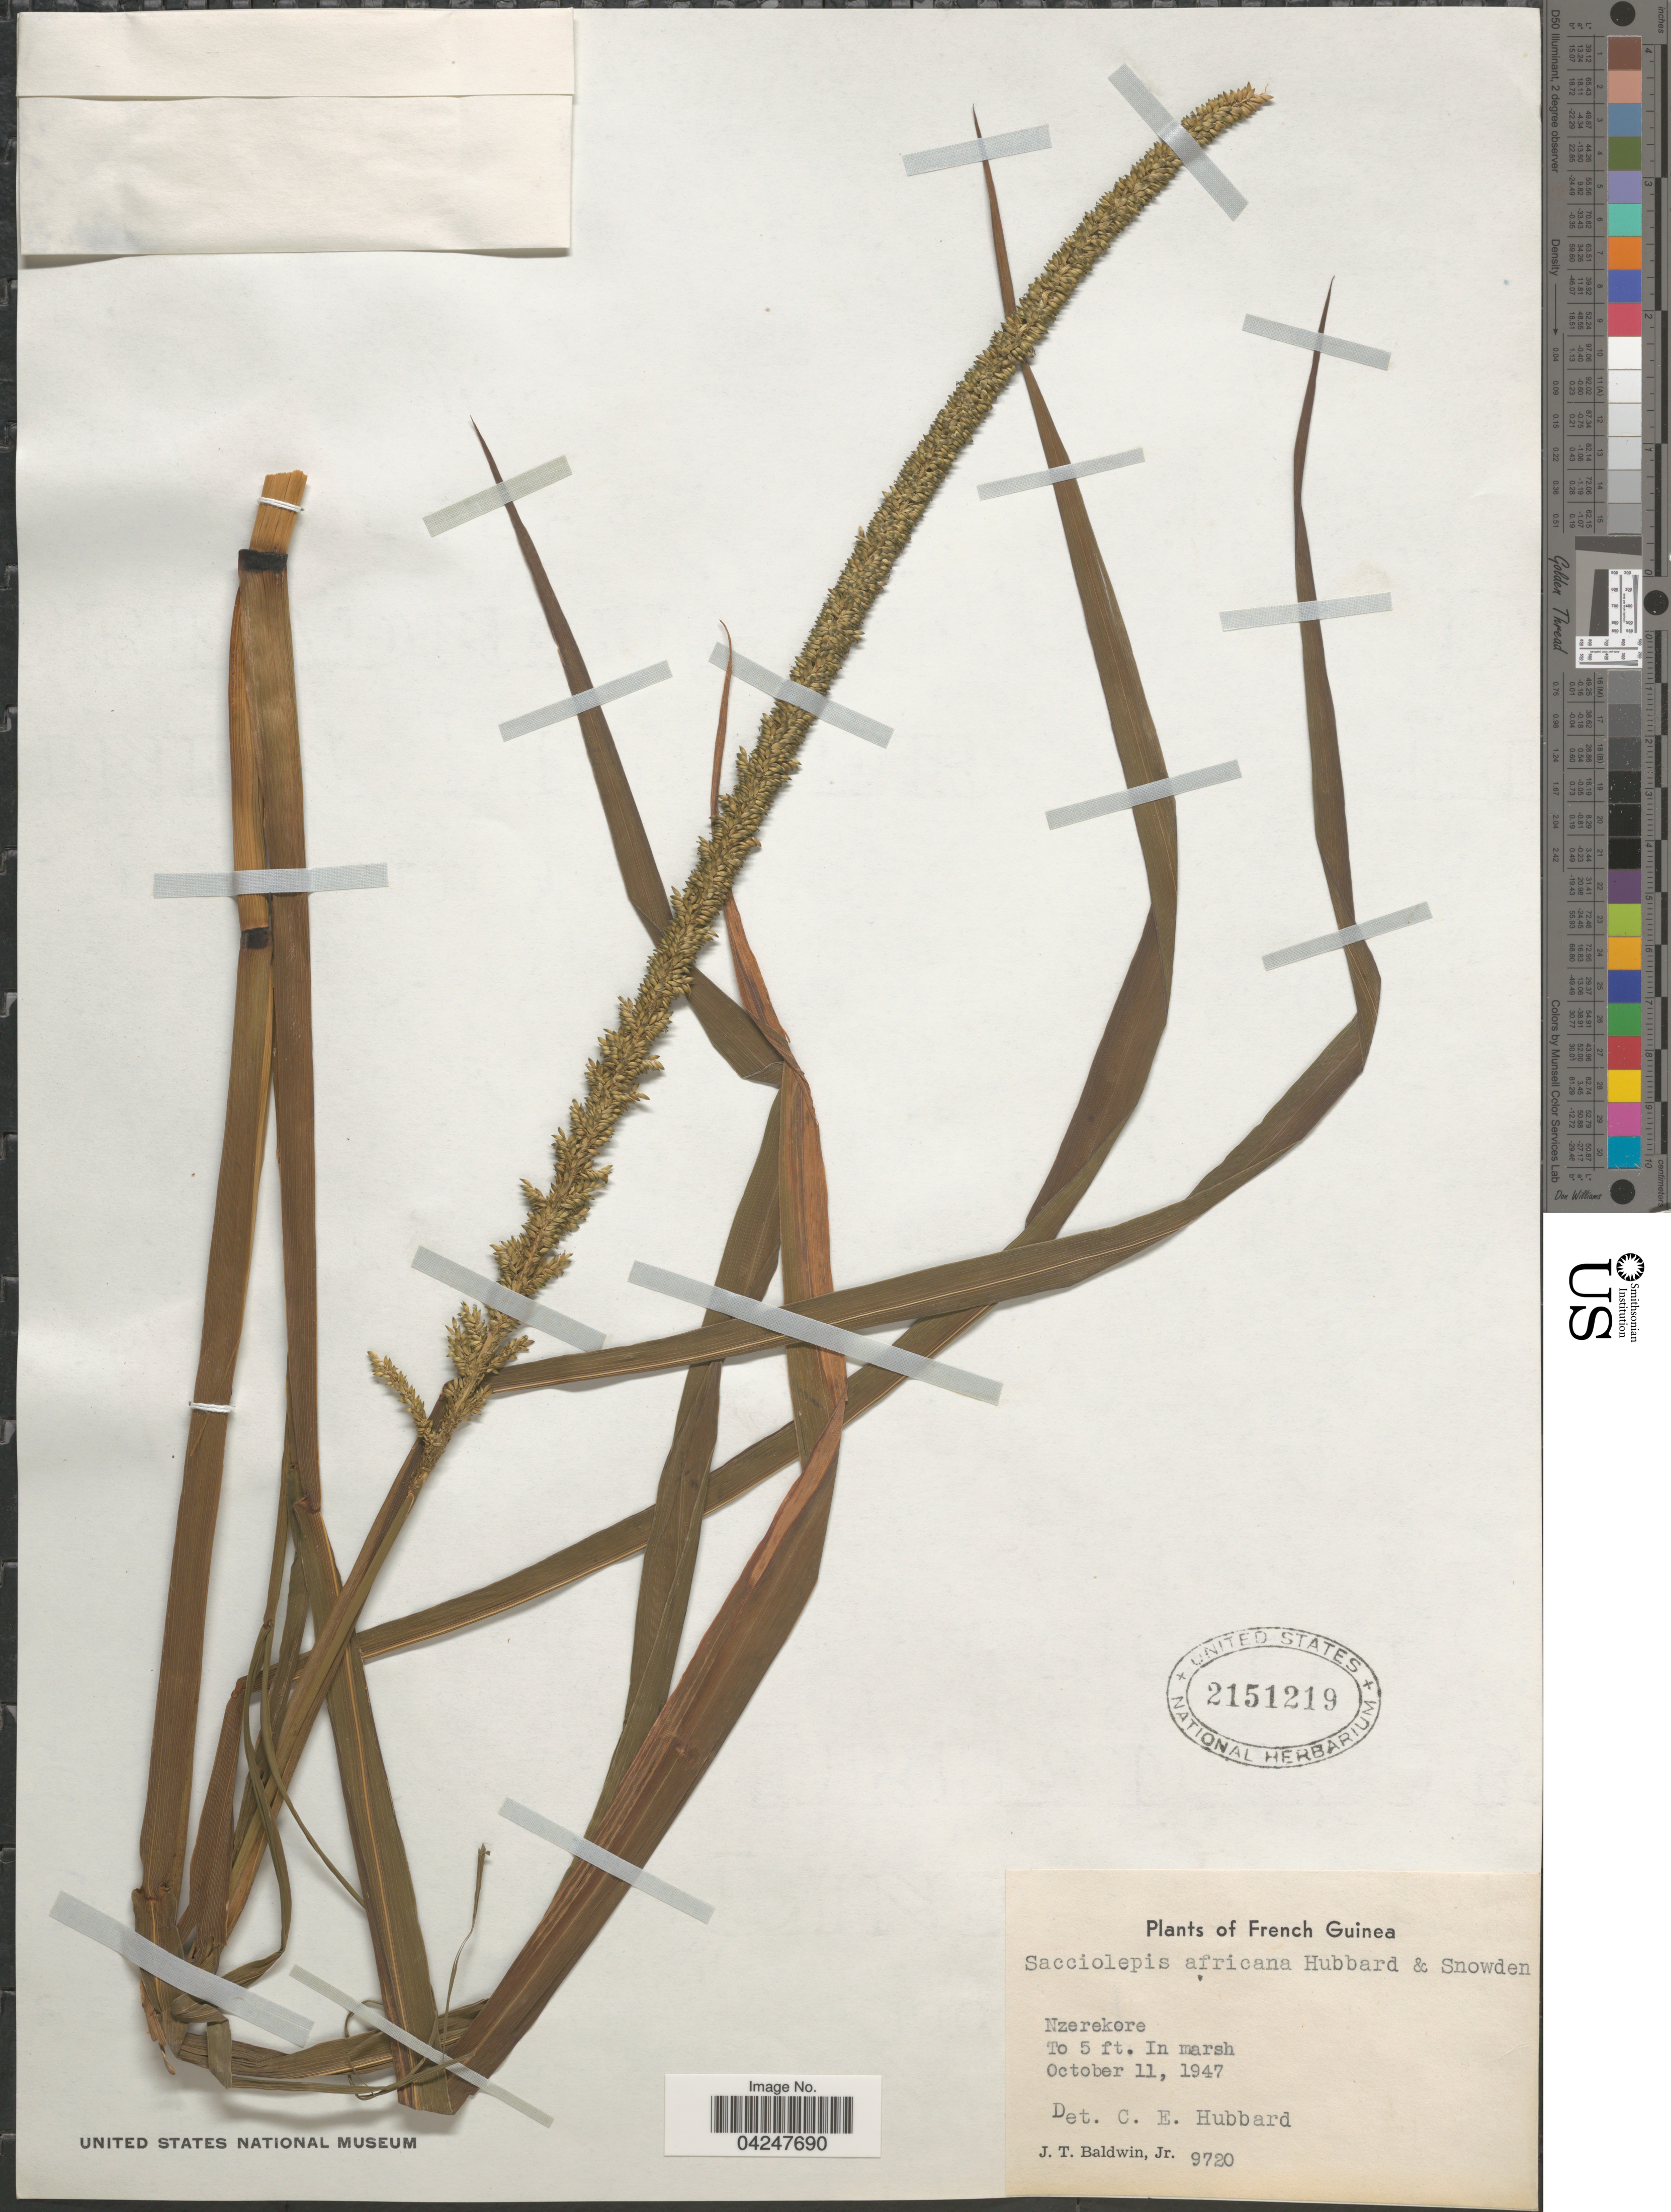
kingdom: Plantae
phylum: Tracheophyta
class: Liliopsida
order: Poales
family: Poaceae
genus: Sacciolepis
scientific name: Sacciolepis africana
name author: C. E. Hubb. & Snowden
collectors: J. T. Baldwin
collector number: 9720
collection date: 1947-10-11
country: Guinea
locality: French Guinea. Nzerekore. To 5 ft. In marsh.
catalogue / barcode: US 2151219